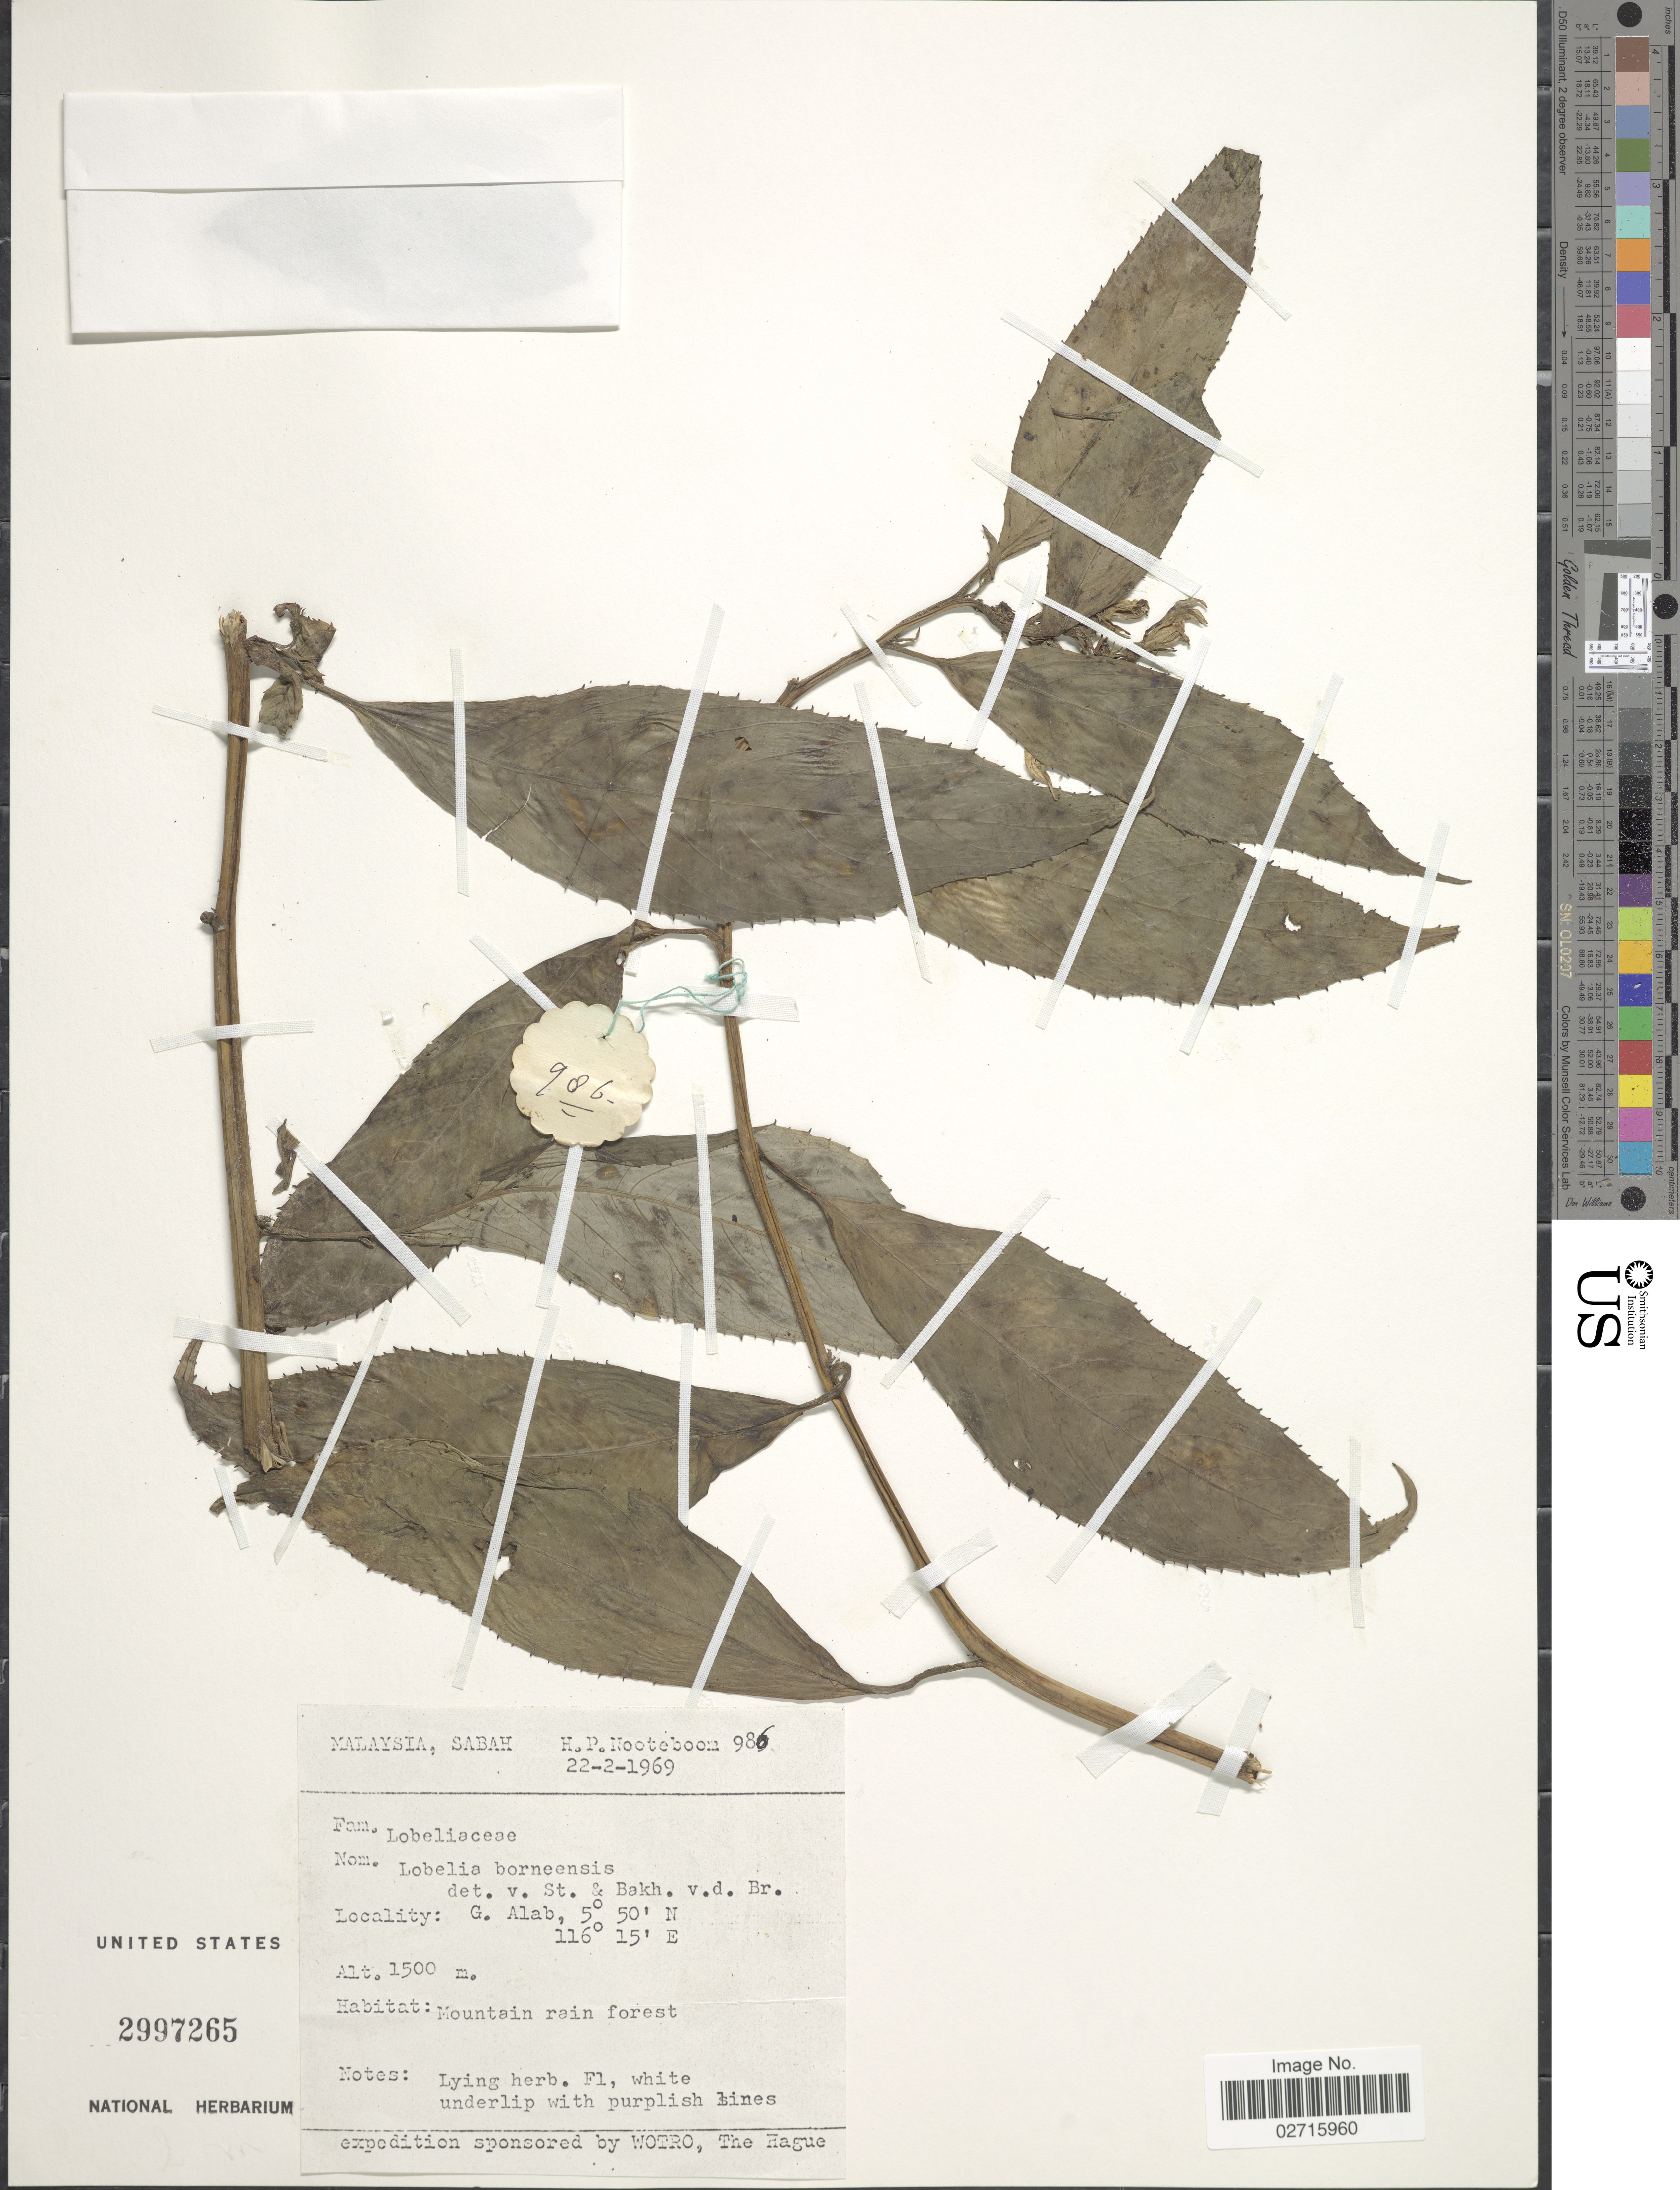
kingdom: Plantae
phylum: Tracheophyta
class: Magnoliopsida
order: Asterales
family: Campanulaceae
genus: Lobelia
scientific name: Lobelia borneensis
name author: (Hemsl.) Moeliono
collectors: H. P. Nooteboom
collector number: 986*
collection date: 1969-02-22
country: Malaysia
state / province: Sabah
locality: G. Alab, mountain rain forest.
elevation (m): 1500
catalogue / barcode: US 2997265